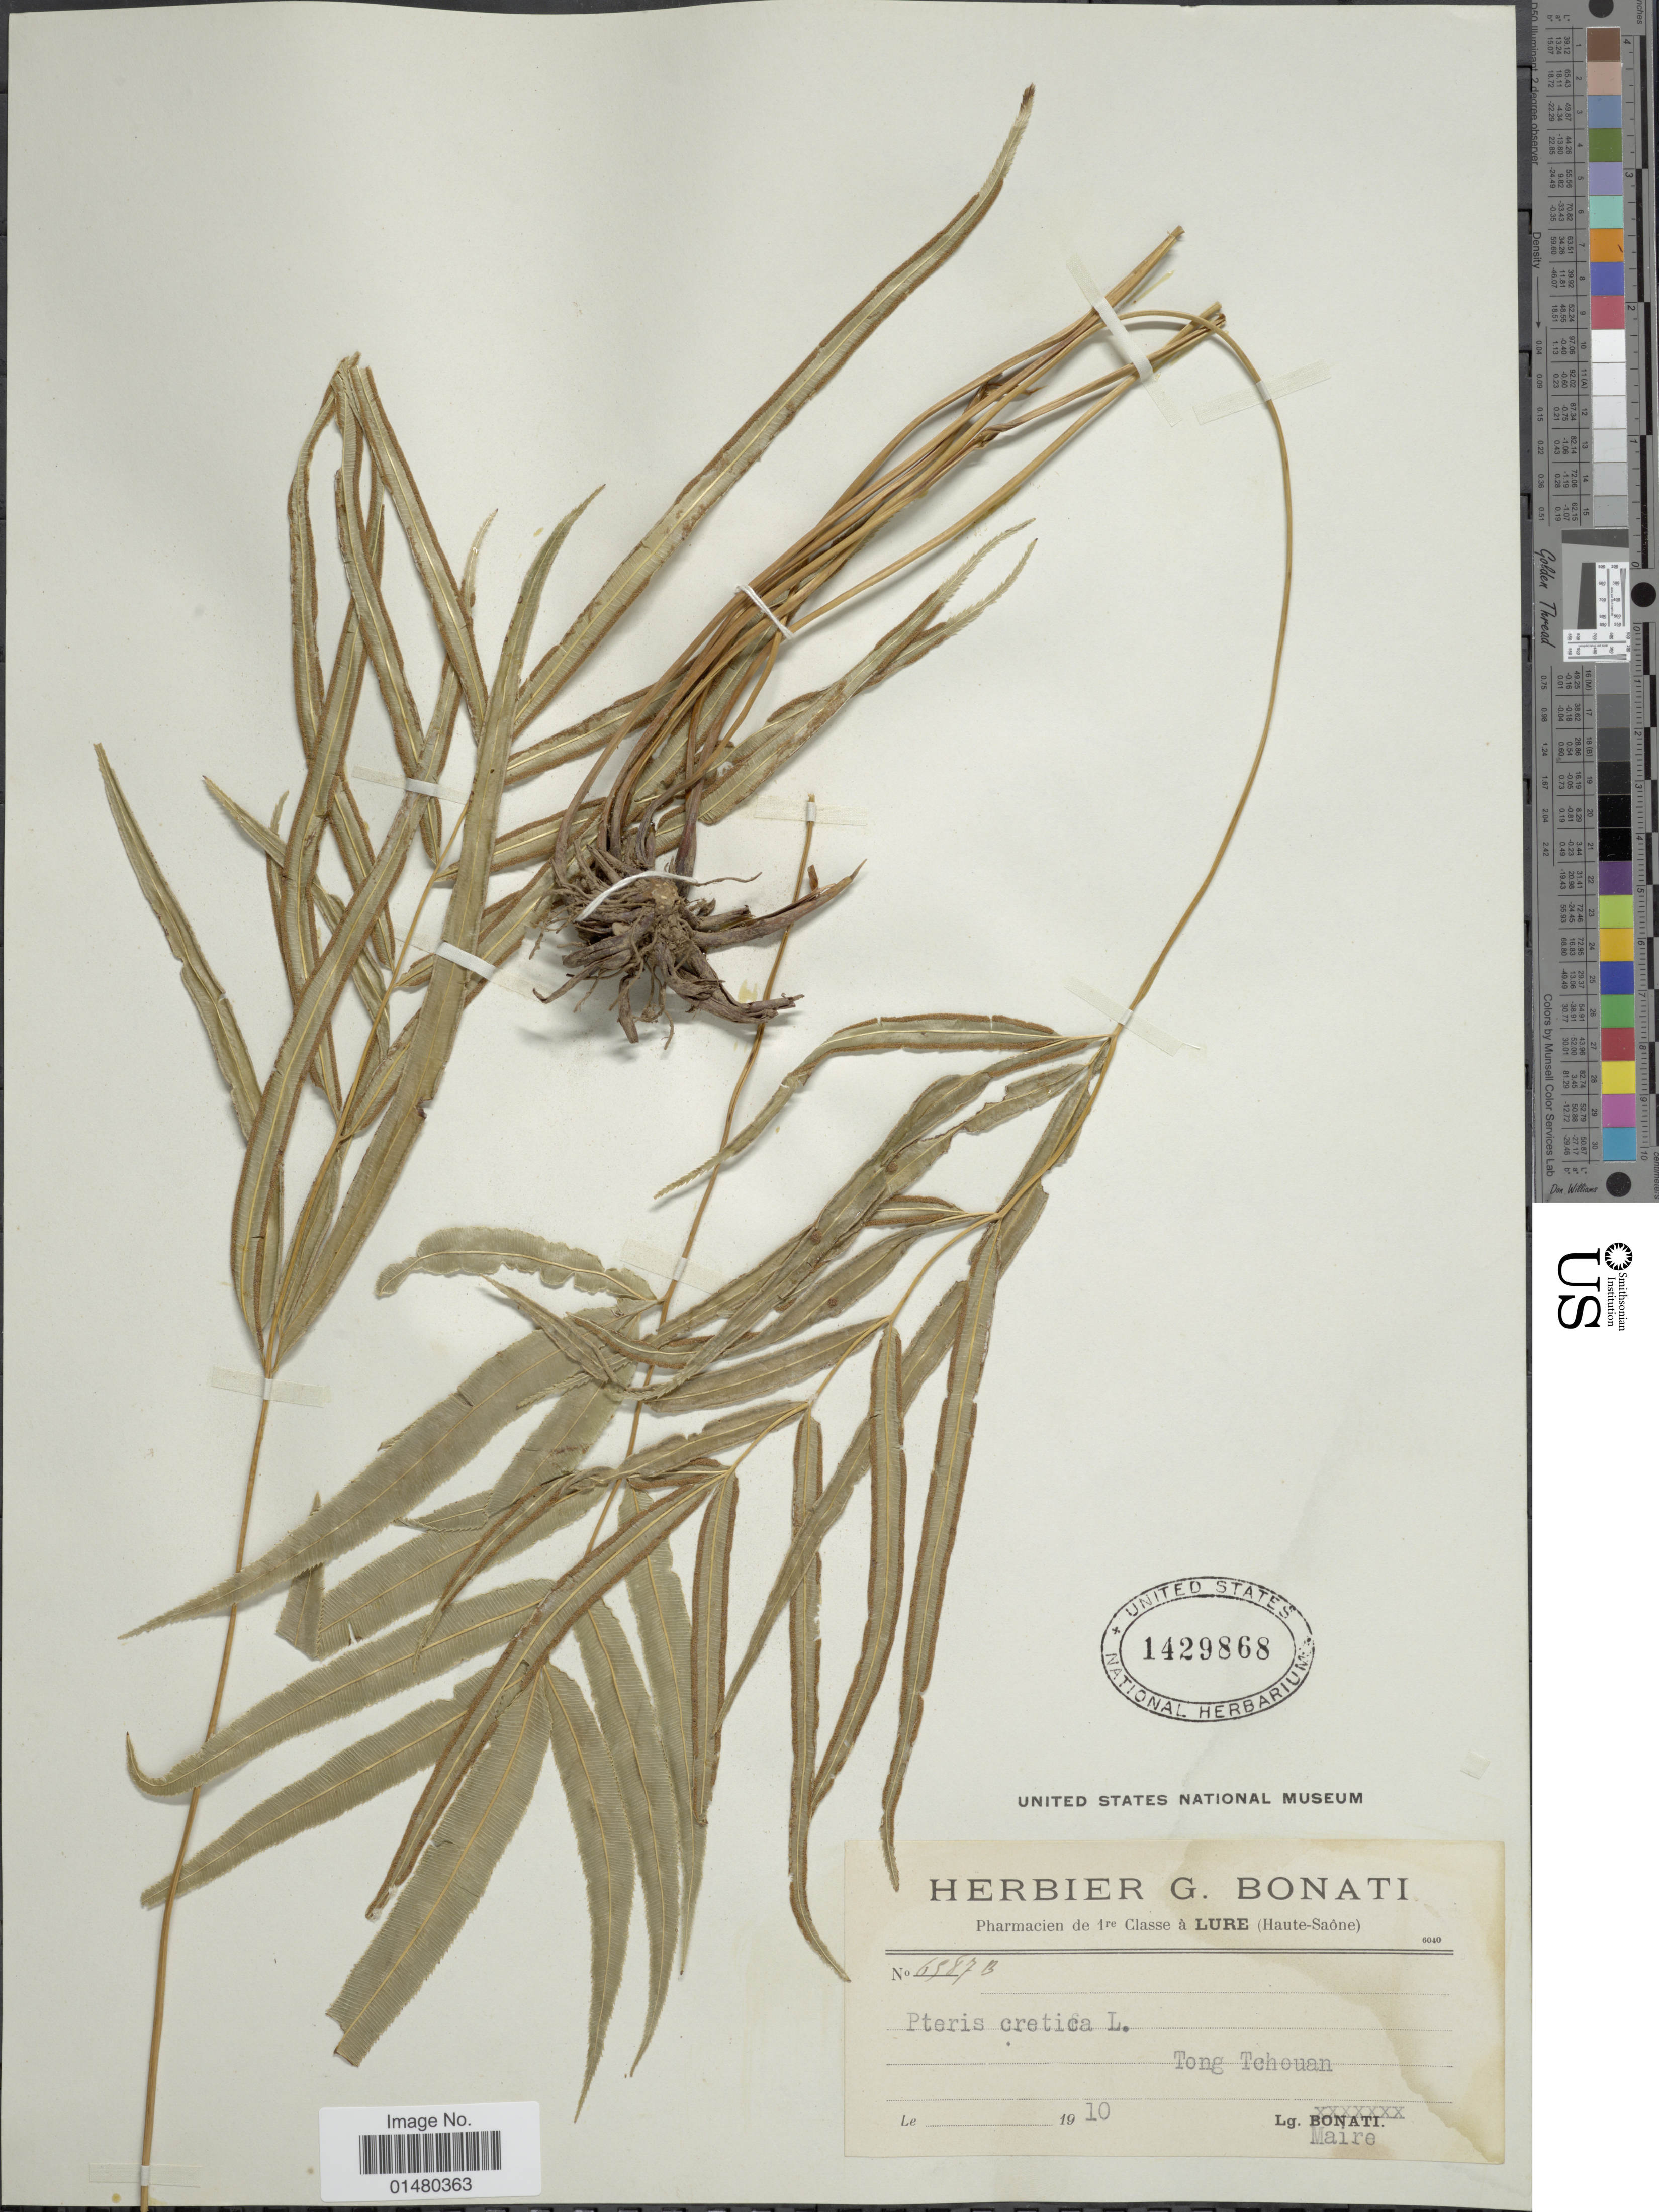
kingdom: Plantae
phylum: Tracheophyta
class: Polypodiopsida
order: Polypodiales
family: Pteridaceae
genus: Pteris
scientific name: Pteris cretica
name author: L.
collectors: Maire, --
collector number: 6987B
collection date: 1910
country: China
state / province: Yunnan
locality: Tong Tchouan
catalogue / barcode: US 1429868